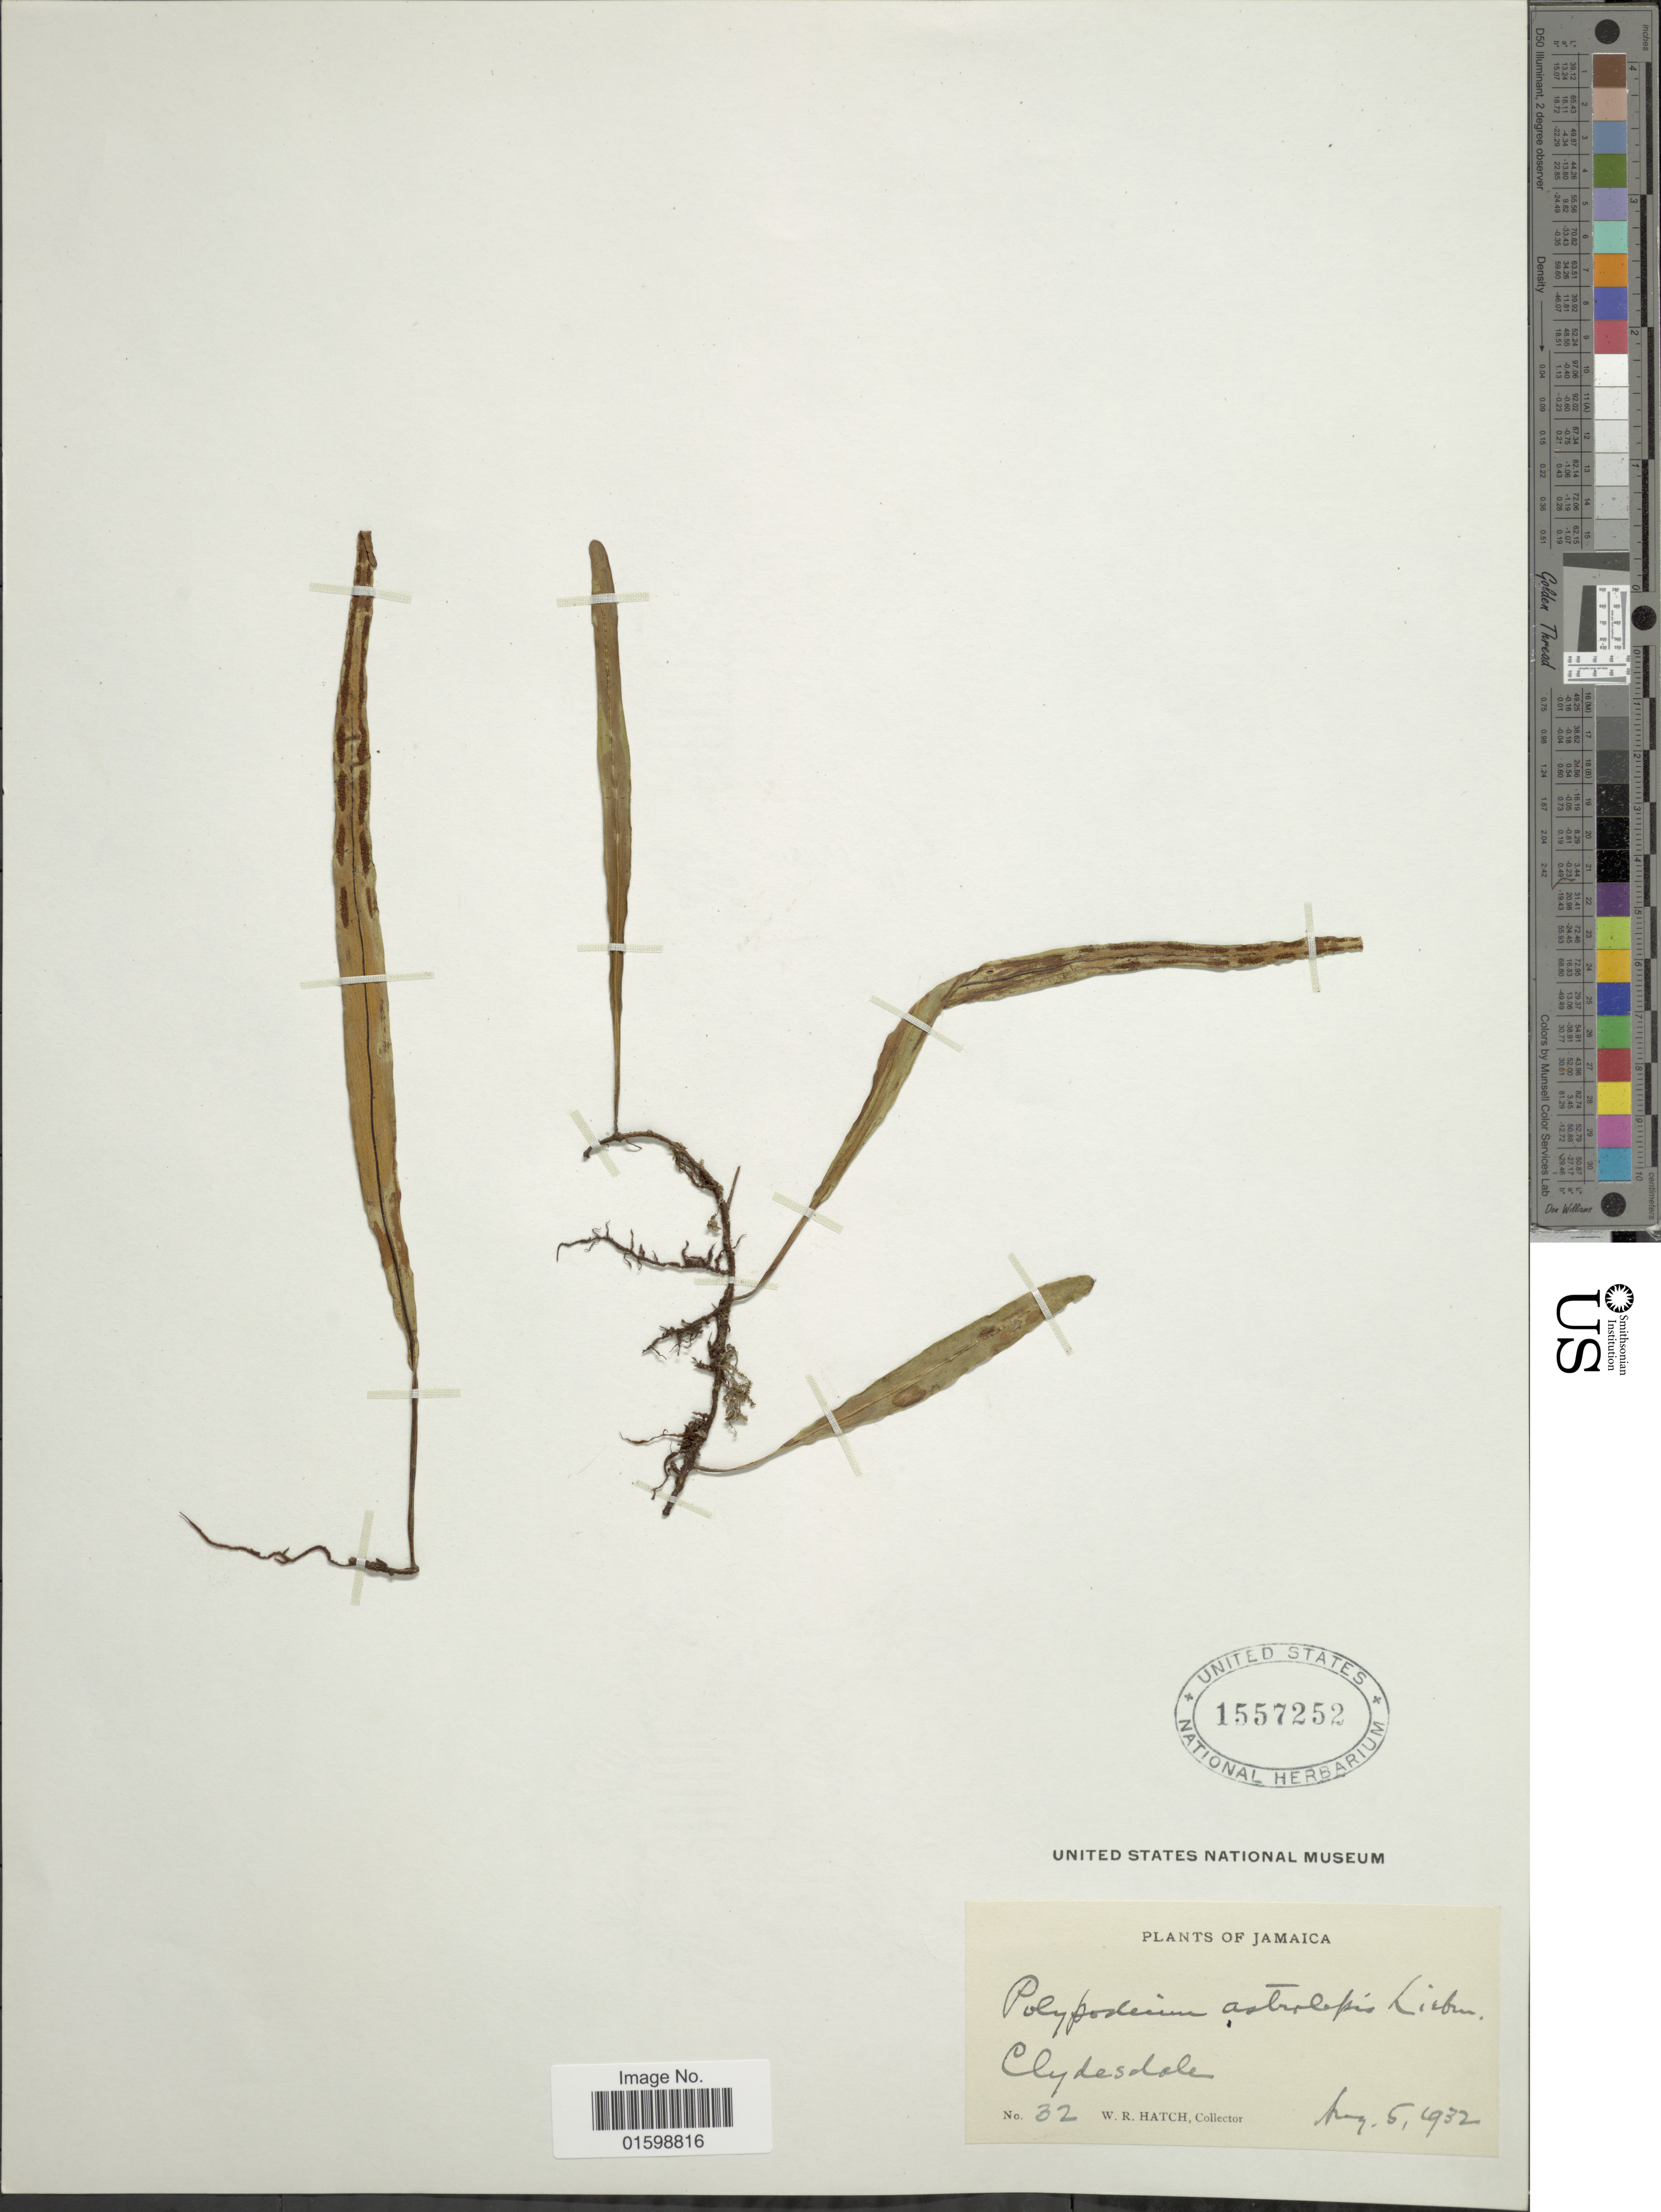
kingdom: Plantae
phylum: Tracheophyta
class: Polypodiopsida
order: Polypodiales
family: Polypodiaceae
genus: Pleopeltis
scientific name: Pleopeltis astrolepis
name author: (Liebm.) E. Fourn.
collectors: W. Hatch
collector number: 32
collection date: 1932-08-05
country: Jamaica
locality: Clydesdale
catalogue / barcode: US 1557252